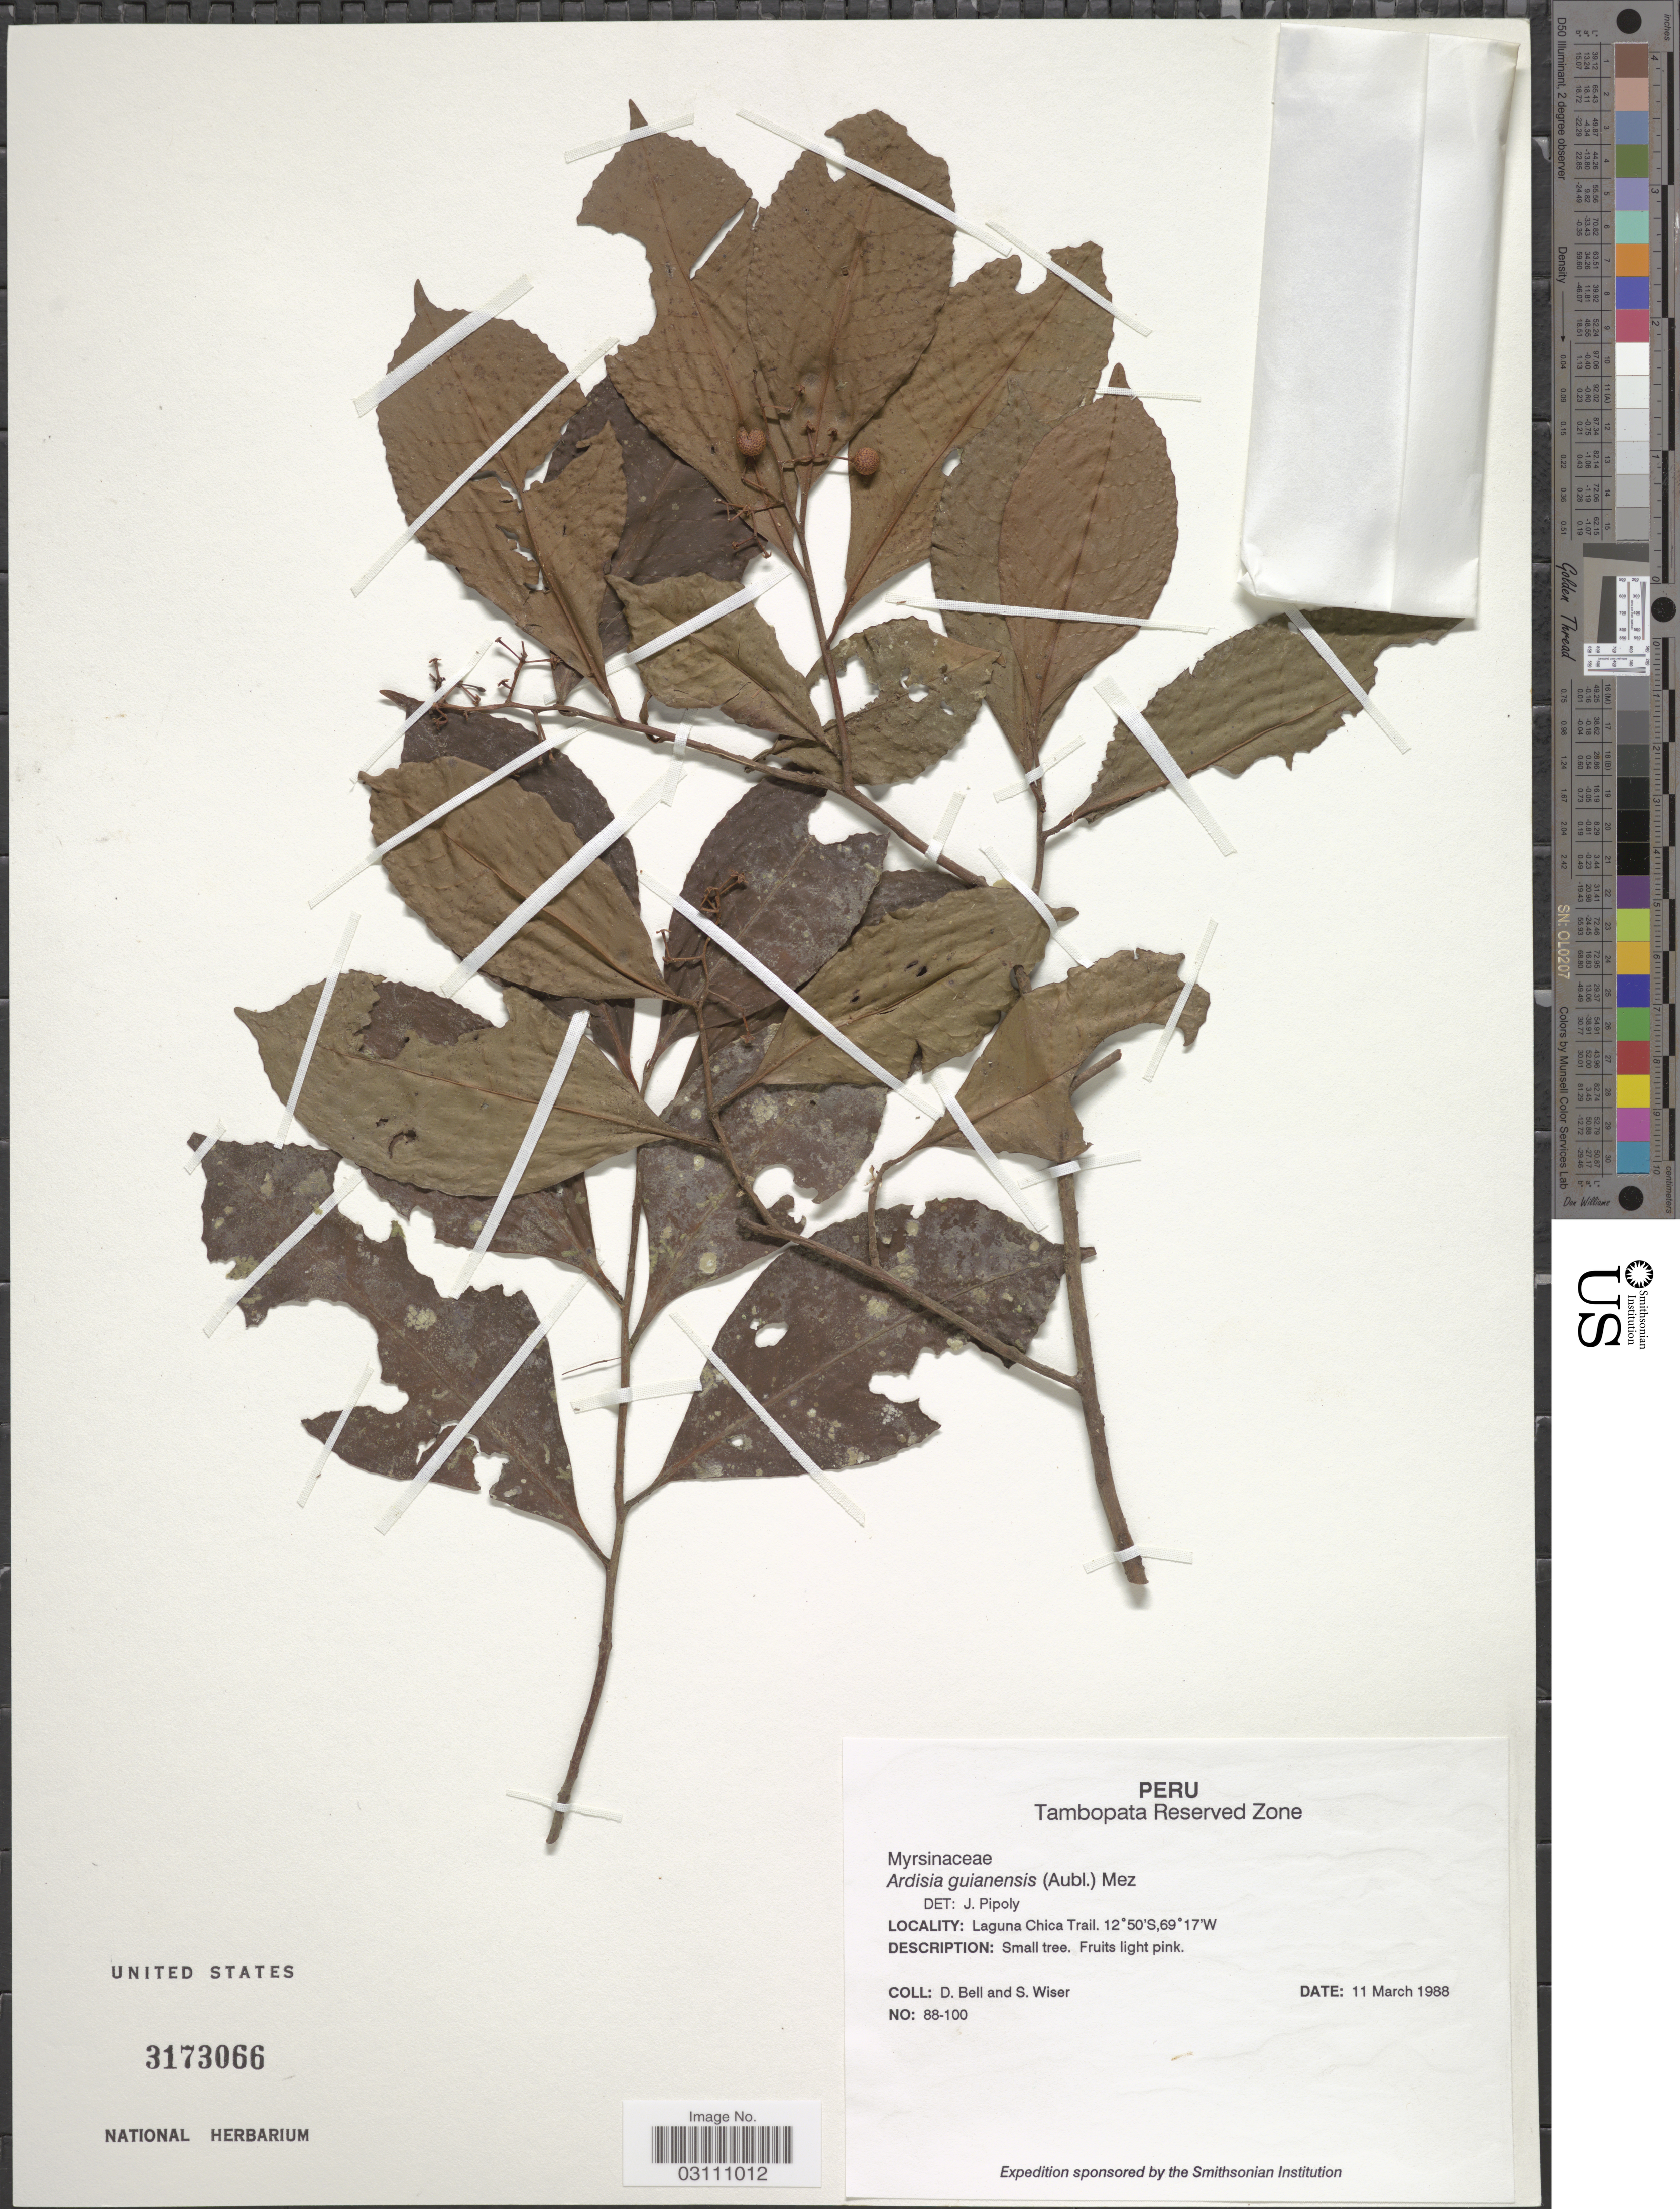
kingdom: Plantae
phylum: Tracheophyta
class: Magnoliopsida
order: Ericales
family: Primulaceae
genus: Ardisia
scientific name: Ardisia guianensis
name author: (Aubl.) Mez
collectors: D. A. Bell & S. Wiser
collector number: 88-100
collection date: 1988-03-11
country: Peru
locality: Tambopata Reserved Zone. Laguna Chica Trail.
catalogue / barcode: US 3173066